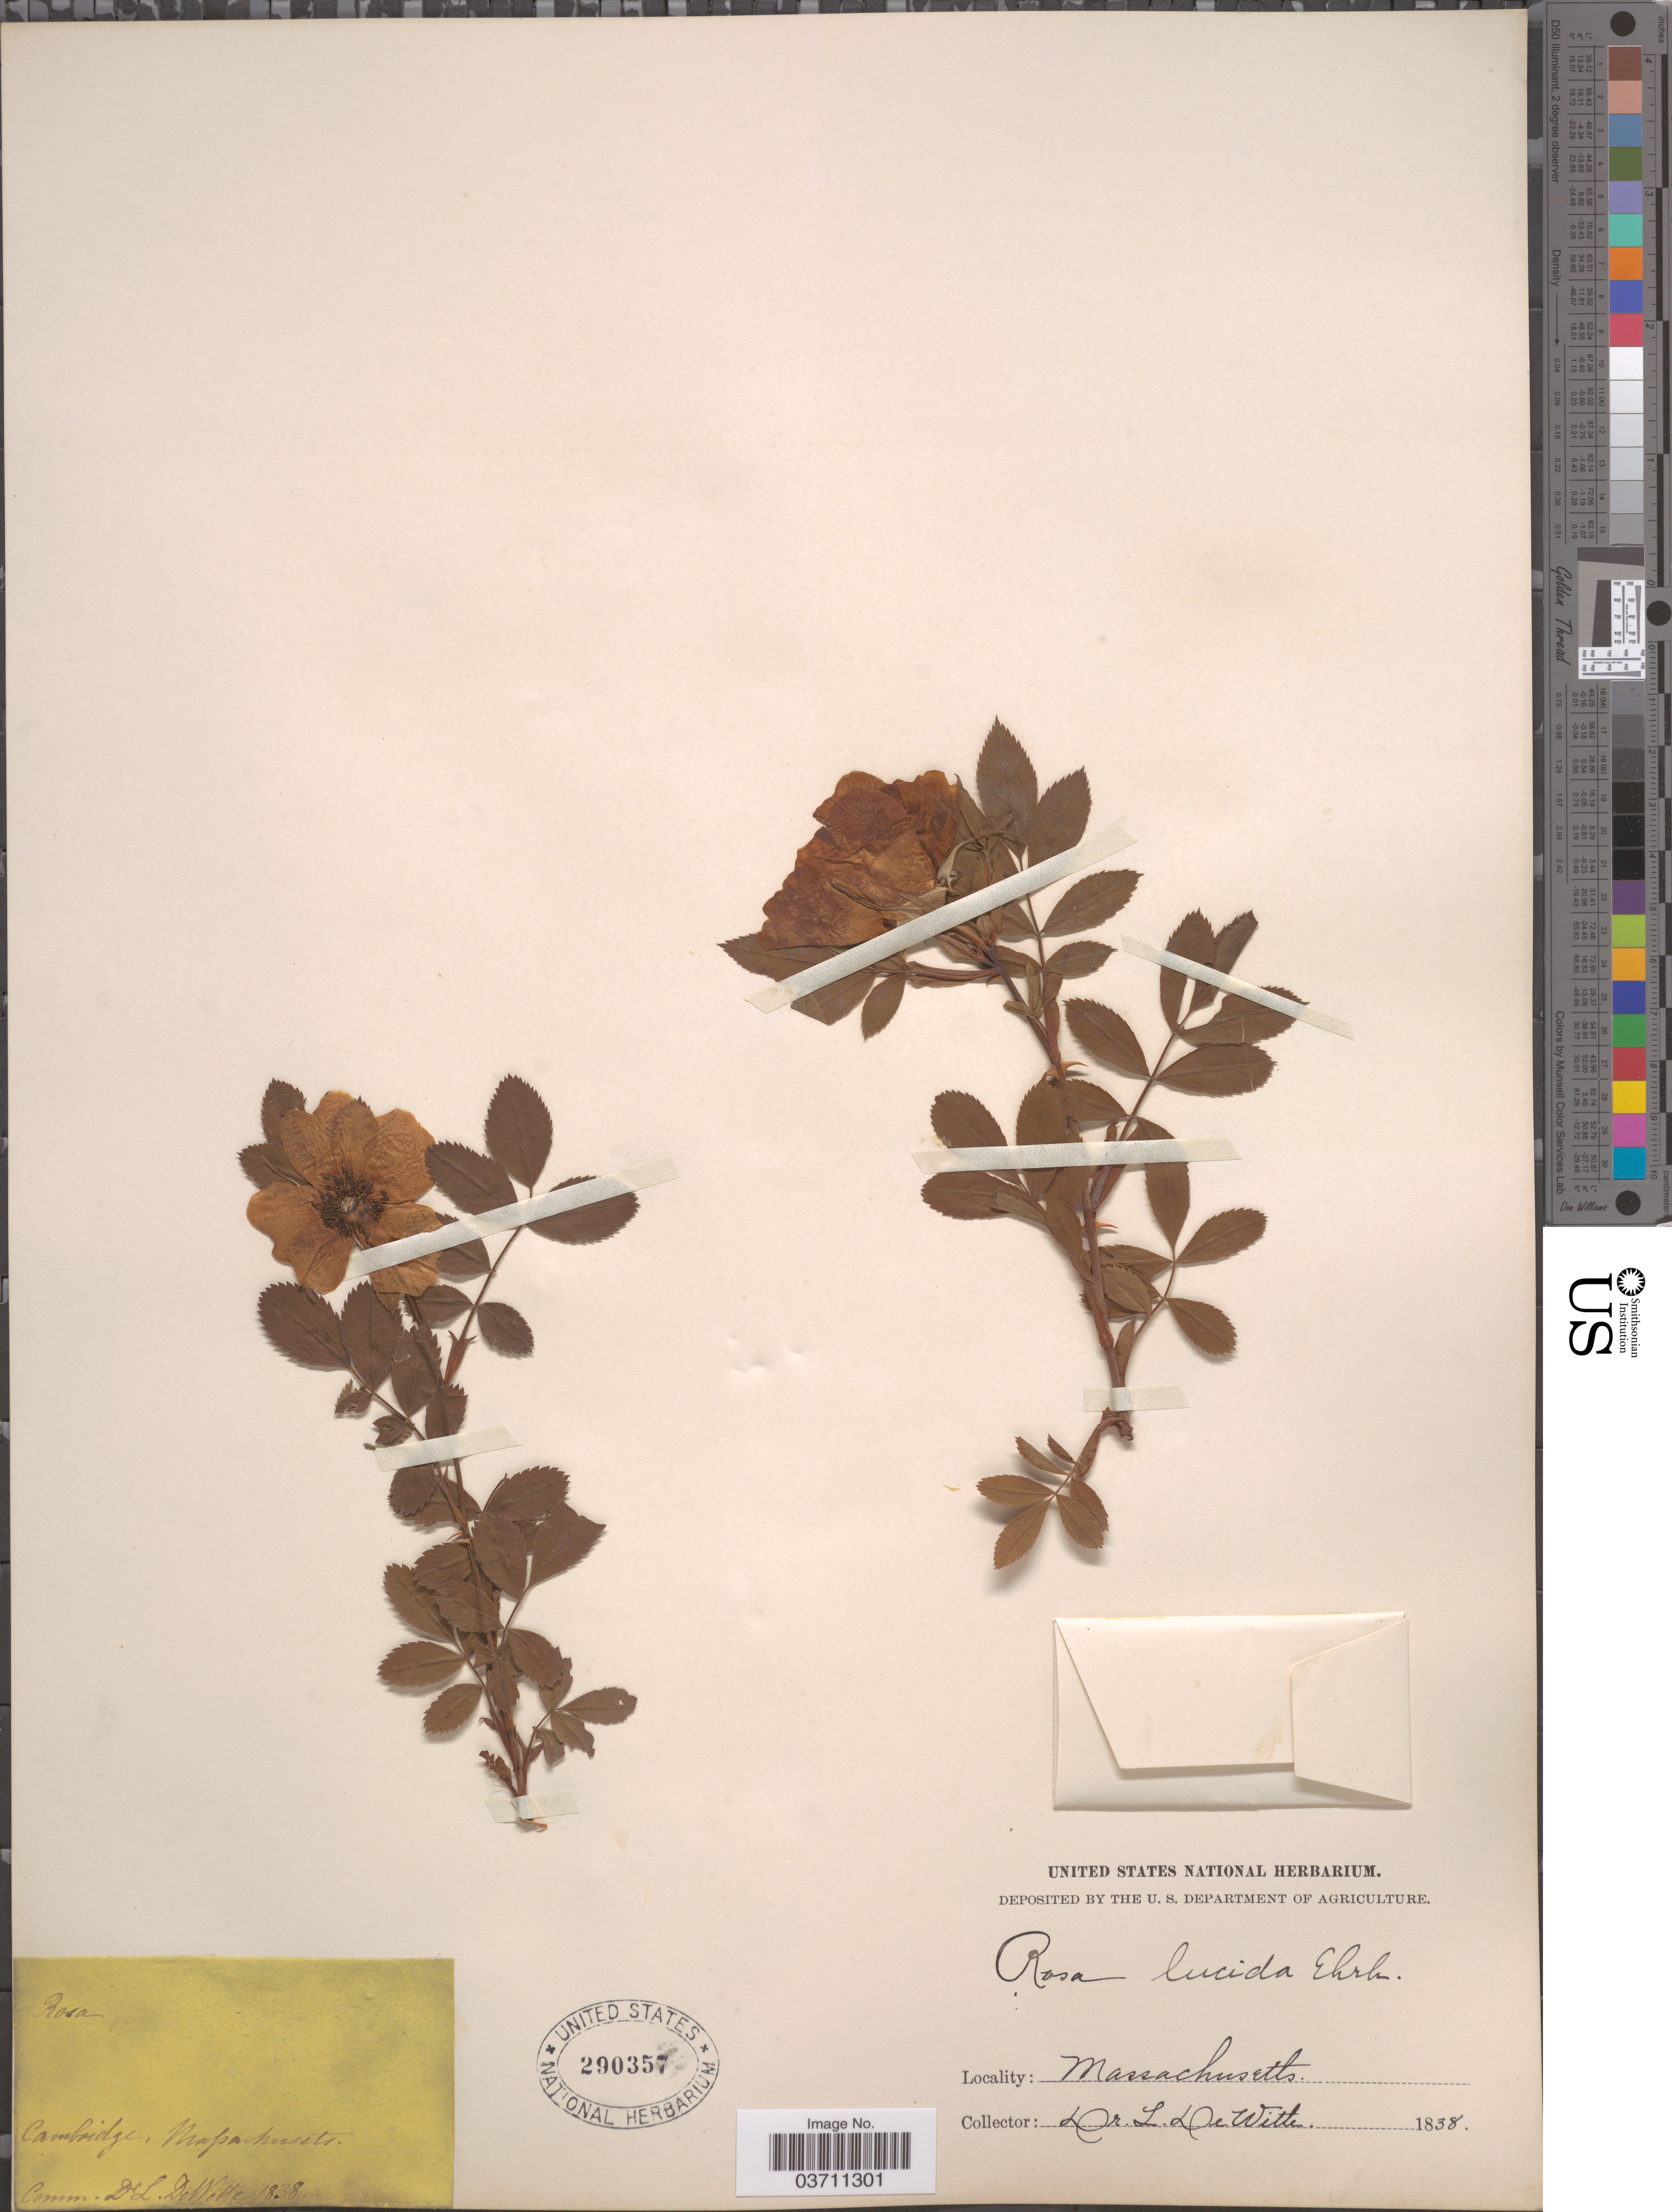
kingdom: Plantae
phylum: Tracheophyta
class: Magnoliopsida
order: Rosales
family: Rosaceae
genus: Rosa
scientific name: Rosa lucida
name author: Meehan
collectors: G. DeWitte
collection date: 1838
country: United States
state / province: Massachusetts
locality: Cambridge.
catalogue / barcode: US 290357